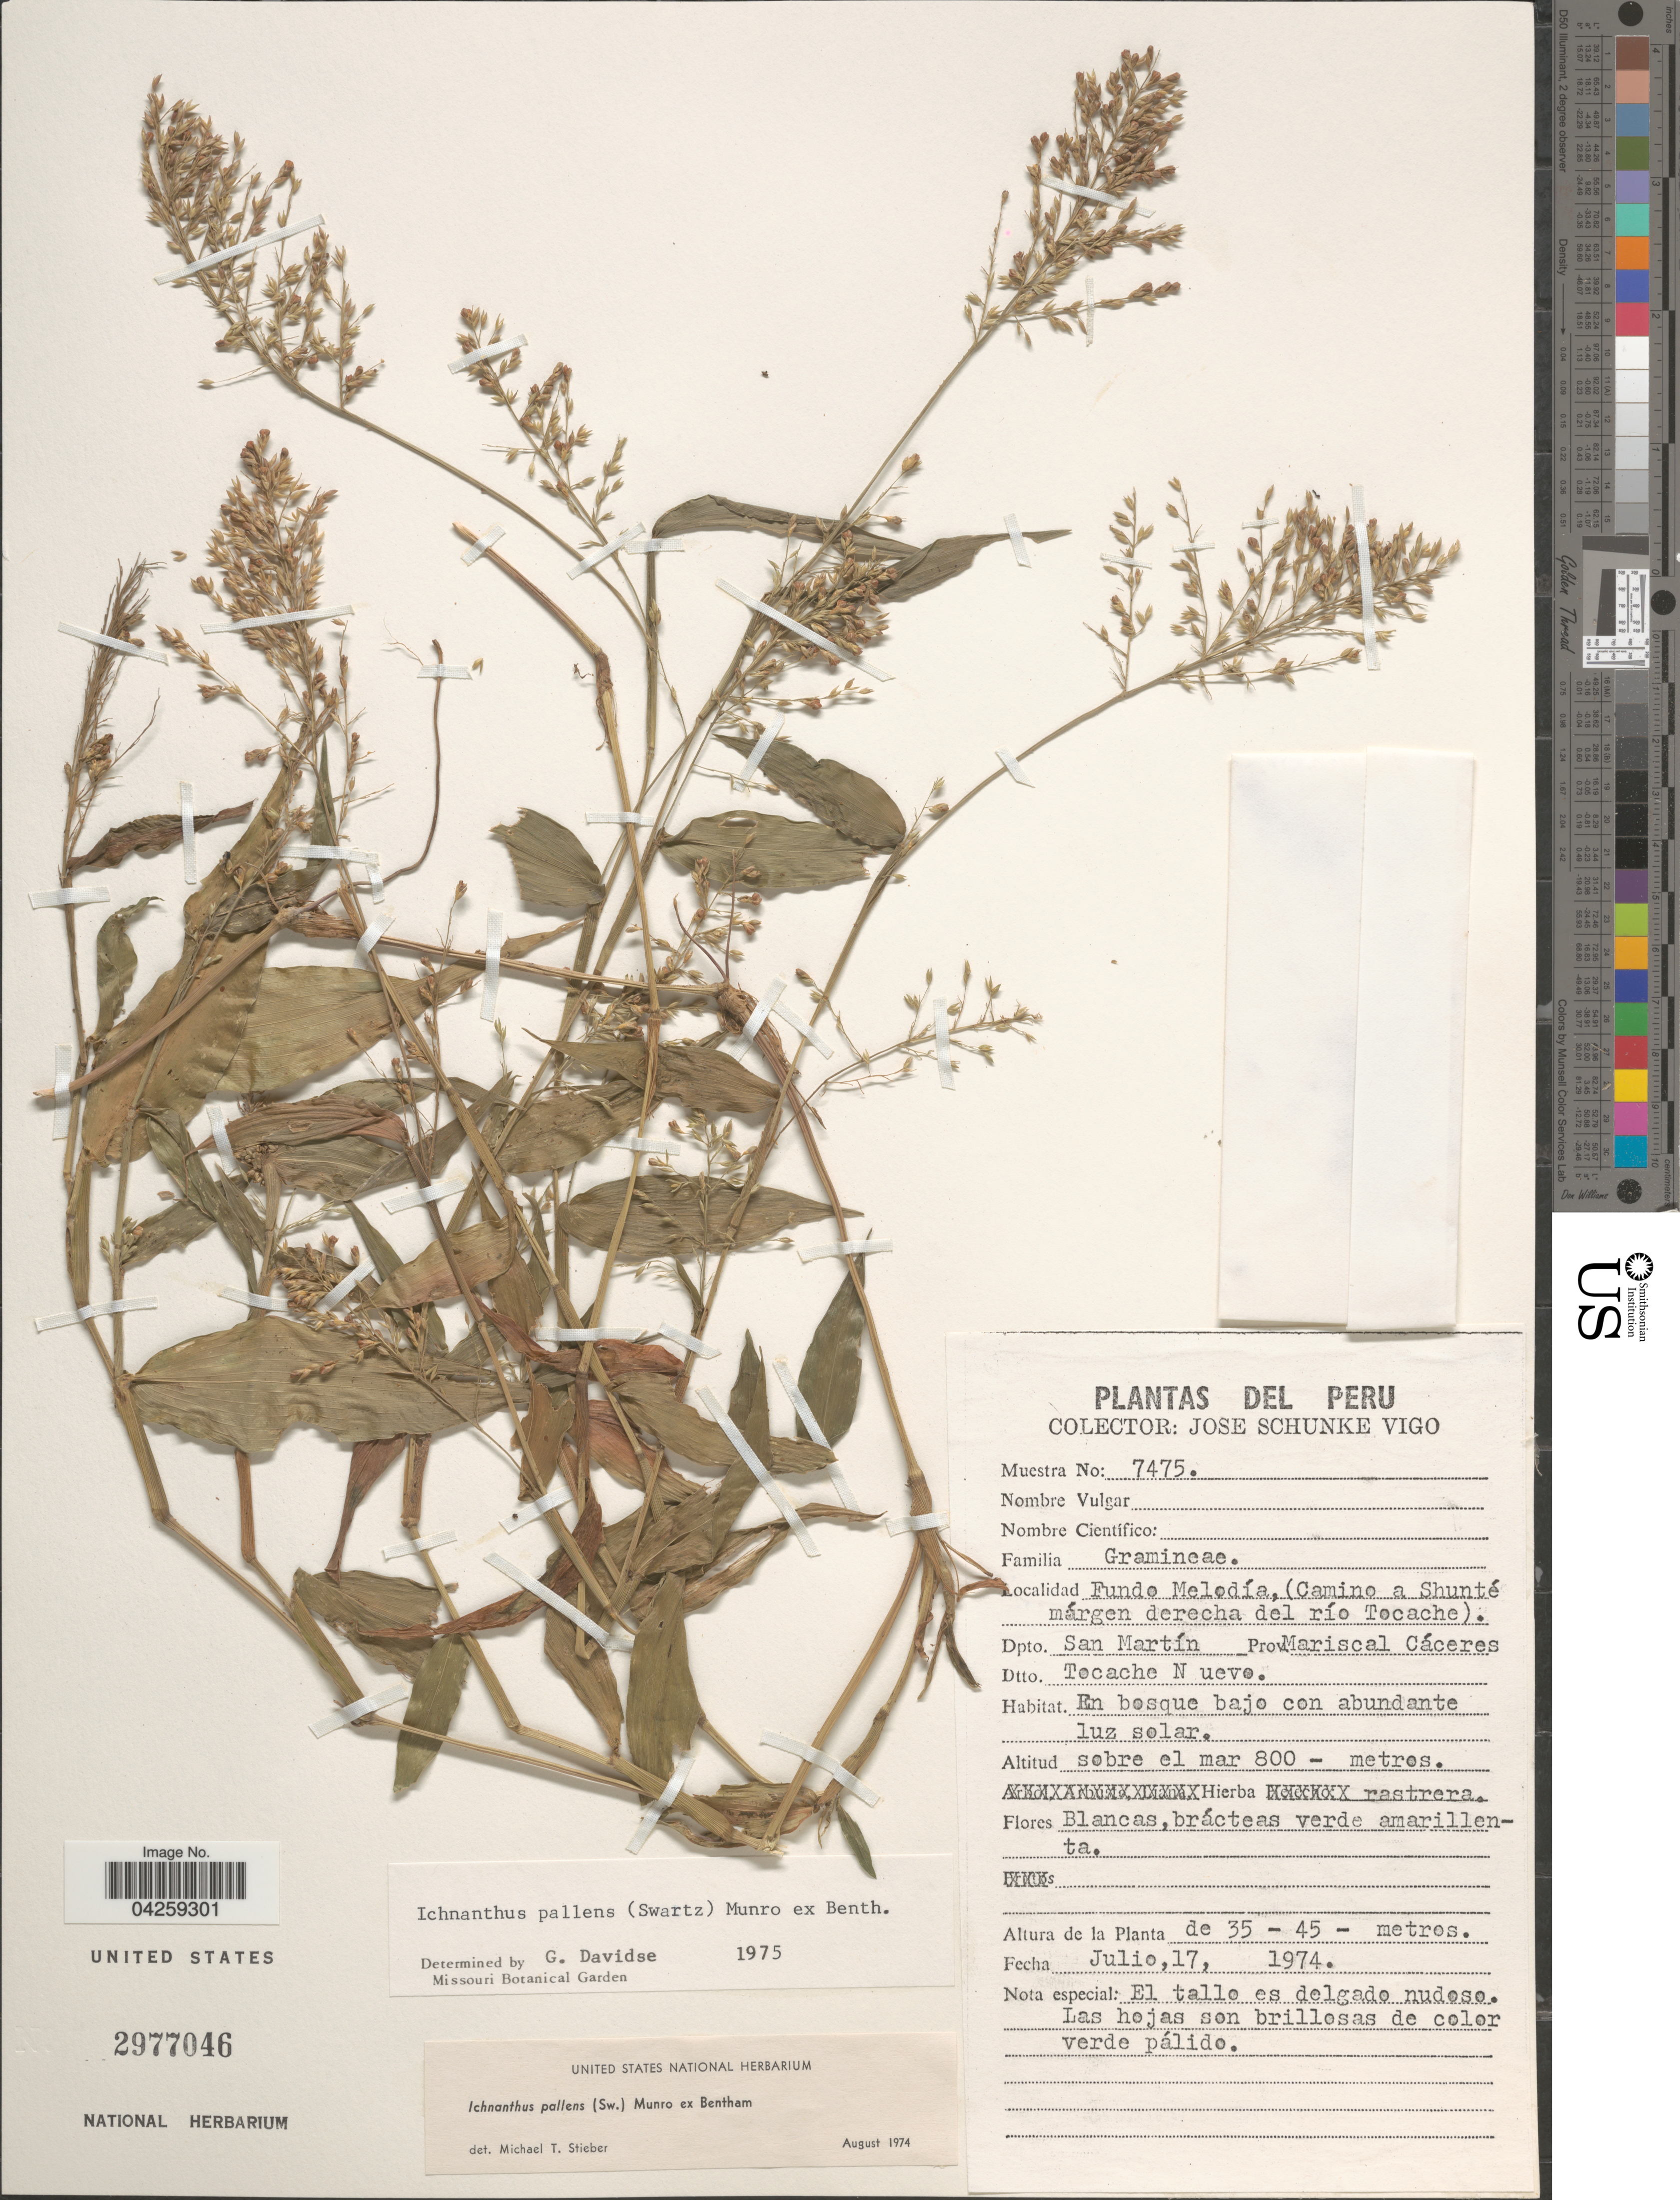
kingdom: Plantae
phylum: Tracheophyta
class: Liliopsida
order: Poales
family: Poaceae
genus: Ichnanthus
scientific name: Ichnanthus pallens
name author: (Sw.) Munro ex Benth.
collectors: J. Schunke Vigo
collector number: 7475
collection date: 1974-07-17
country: Peru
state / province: San Martín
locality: Fundo Melodía, (Camino a Shunté márgen derecha del río Tocache). Dpto. San Martín. Prov. Mariscal Cáceres, Dtto. Tocache Nuevo.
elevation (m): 800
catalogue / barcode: US 2977046